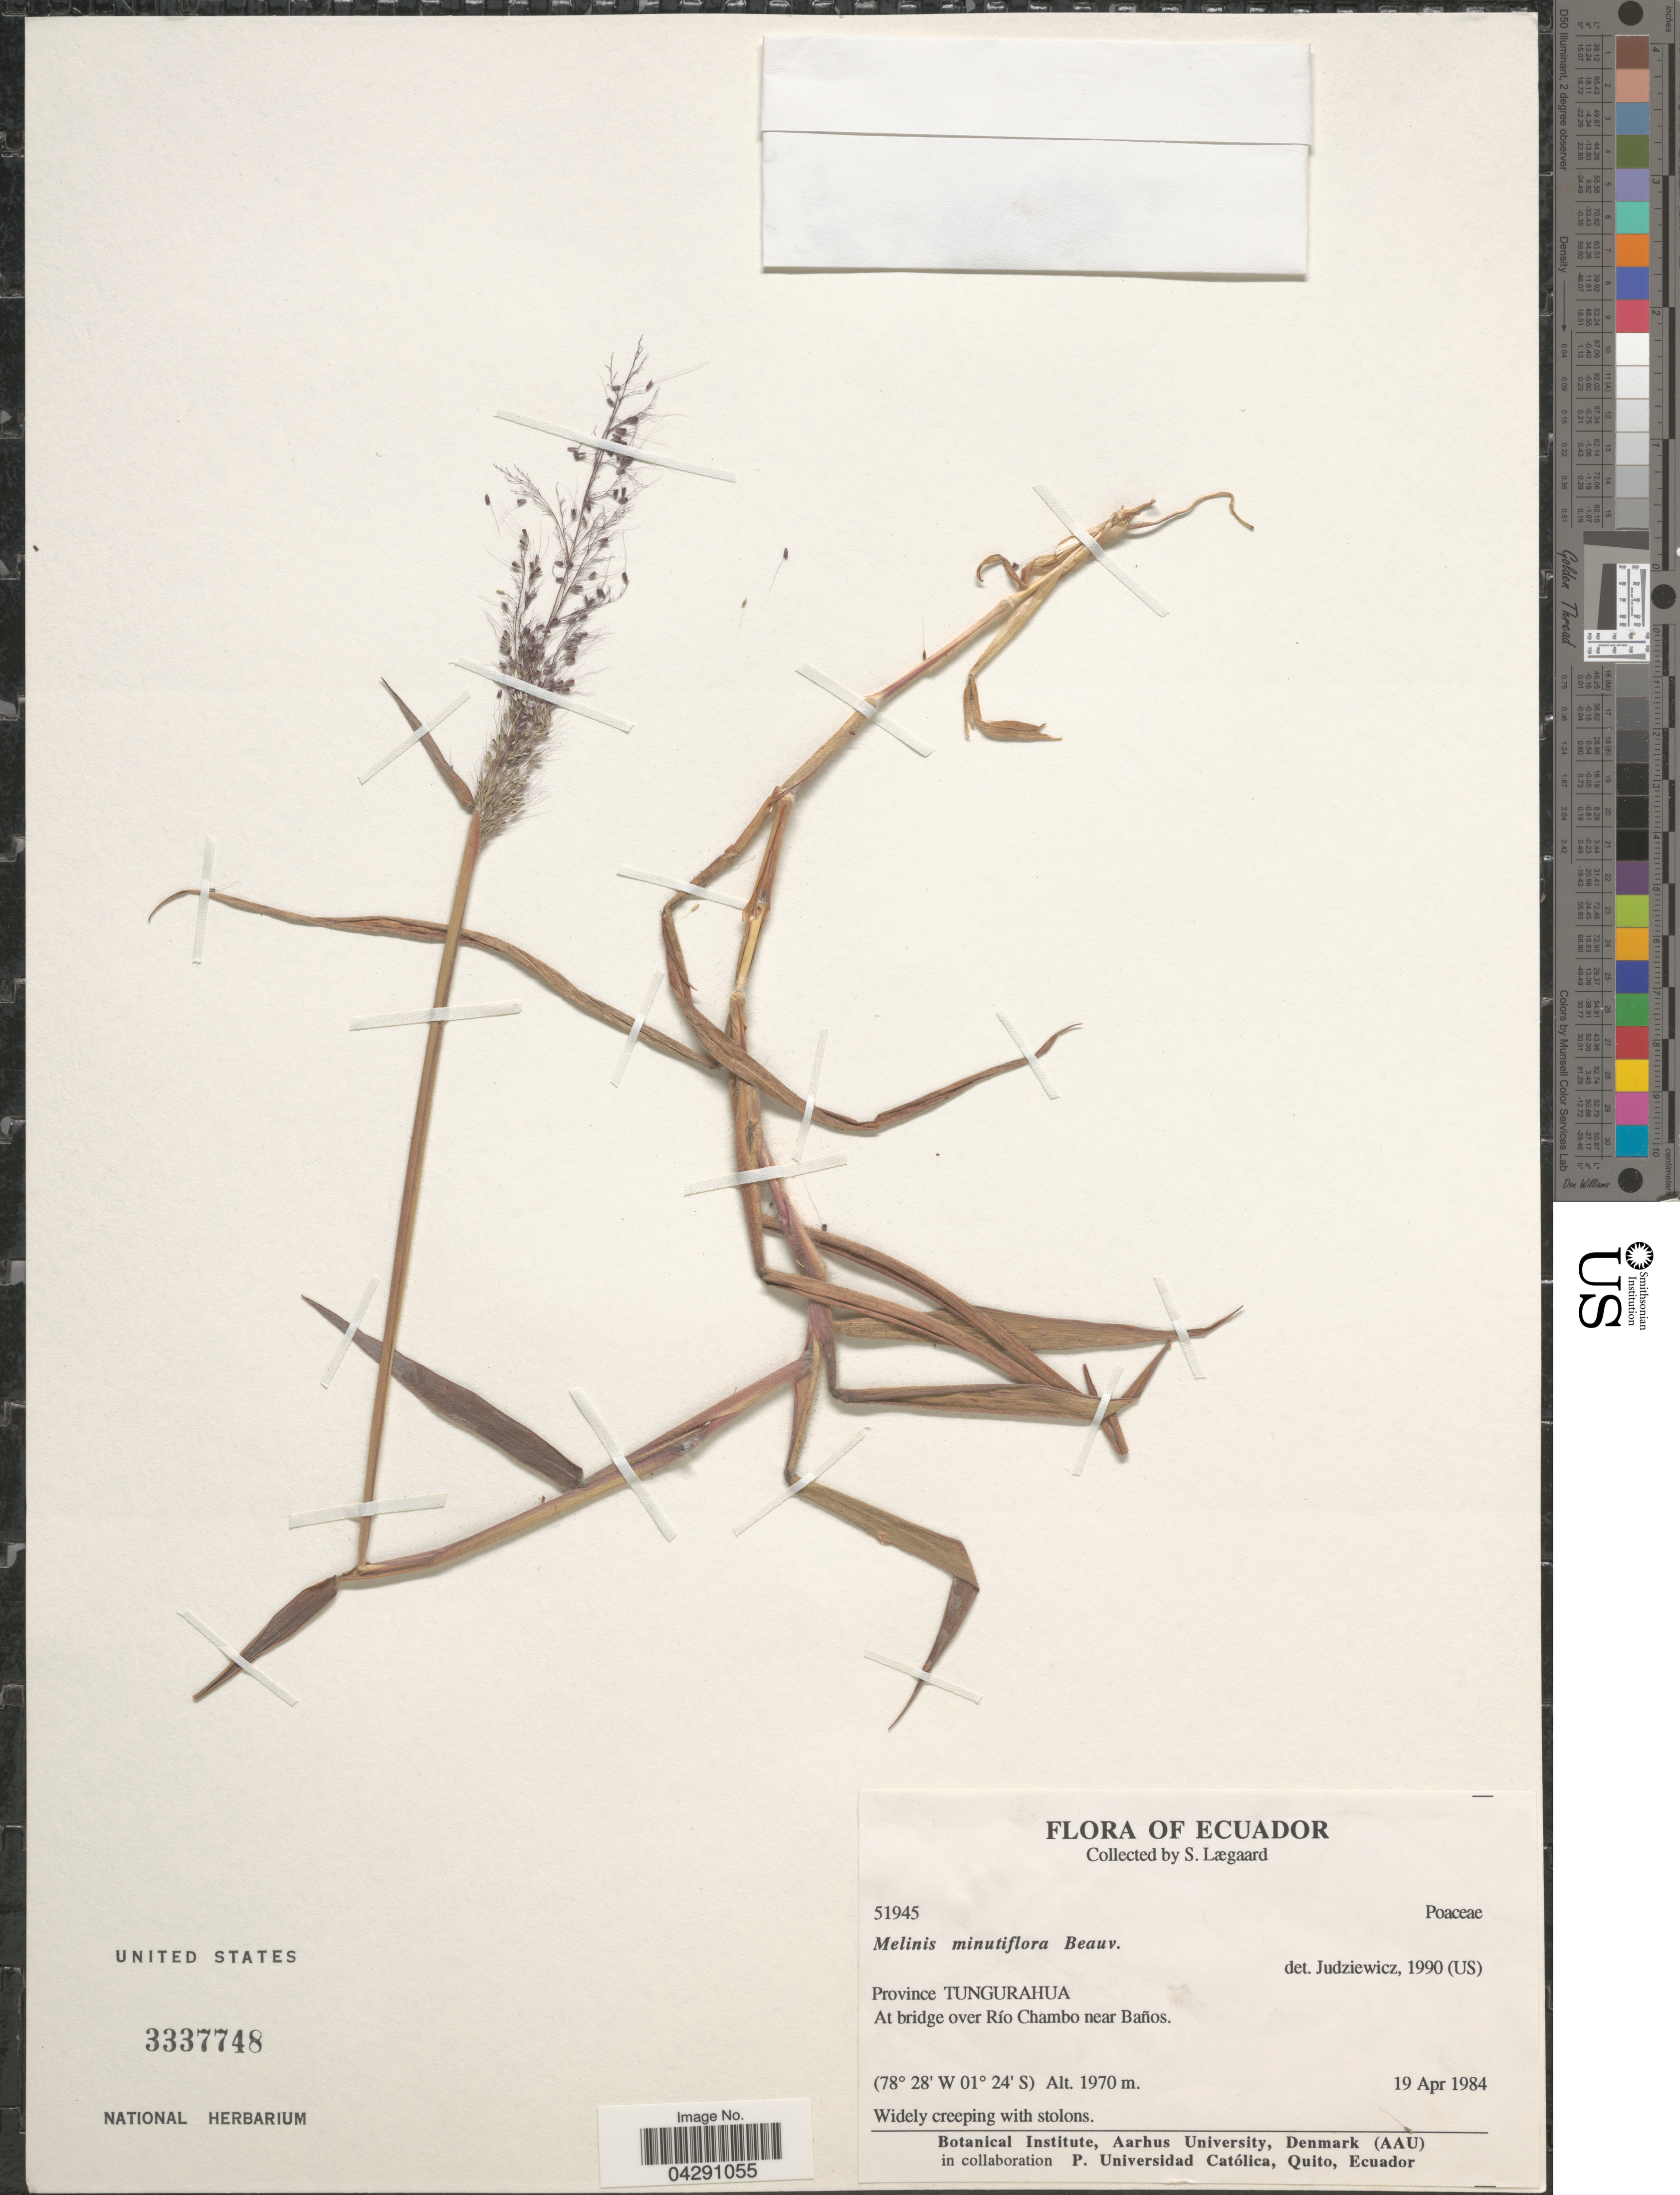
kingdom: Plantae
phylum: Tracheophyta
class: Liliopsida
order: Poales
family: Poaceae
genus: Melinis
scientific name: Melinis minutiflora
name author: P. Beauv.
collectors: S. Lægaard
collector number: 51945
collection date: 1984-04-19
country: Ecuador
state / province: Tungurahua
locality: At bridge over Río Chambo near Baños.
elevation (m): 1970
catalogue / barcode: US 3337748